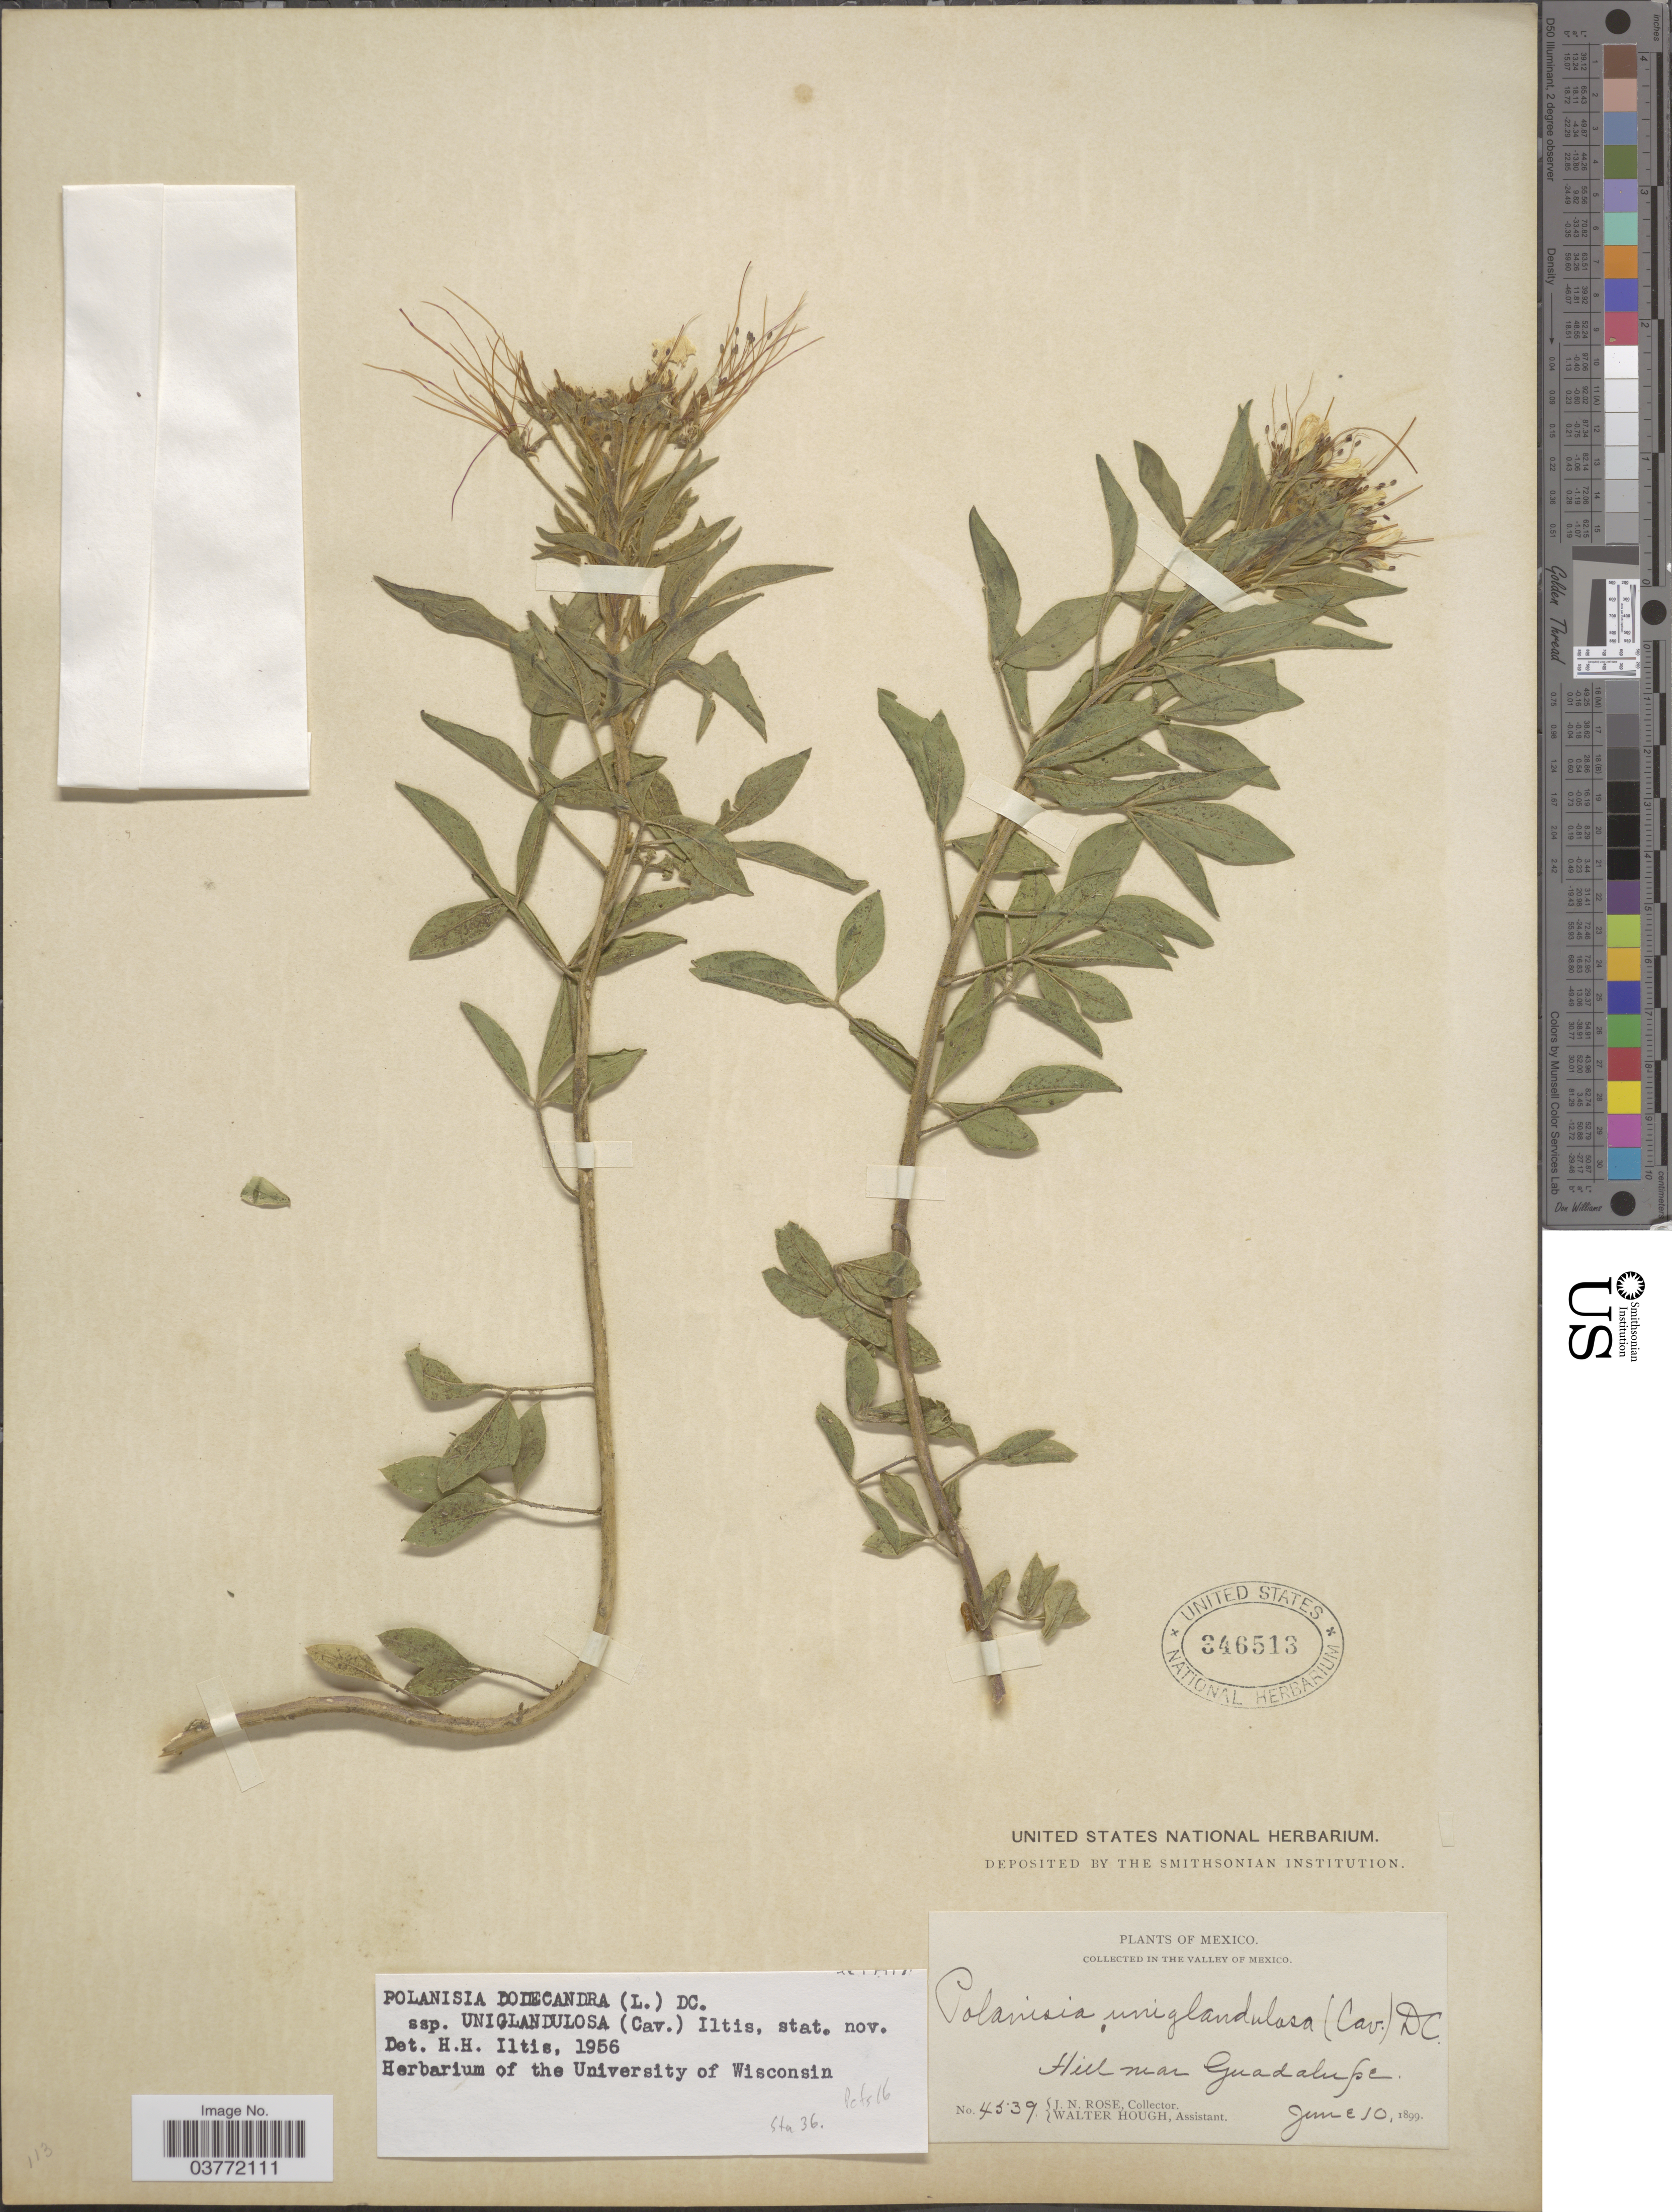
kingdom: Plantae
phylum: Tracheophyta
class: Magnoliopsida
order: Brassicales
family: Cleomaceae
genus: Polanisia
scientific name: Polanisia uniglandulosa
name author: (Cav.) DC.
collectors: J. N. Rose & W. Hough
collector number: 4539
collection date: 1899-06-10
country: Mexico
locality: The Valley of Mexico. Hill near Guadalupe.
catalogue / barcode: US 346513